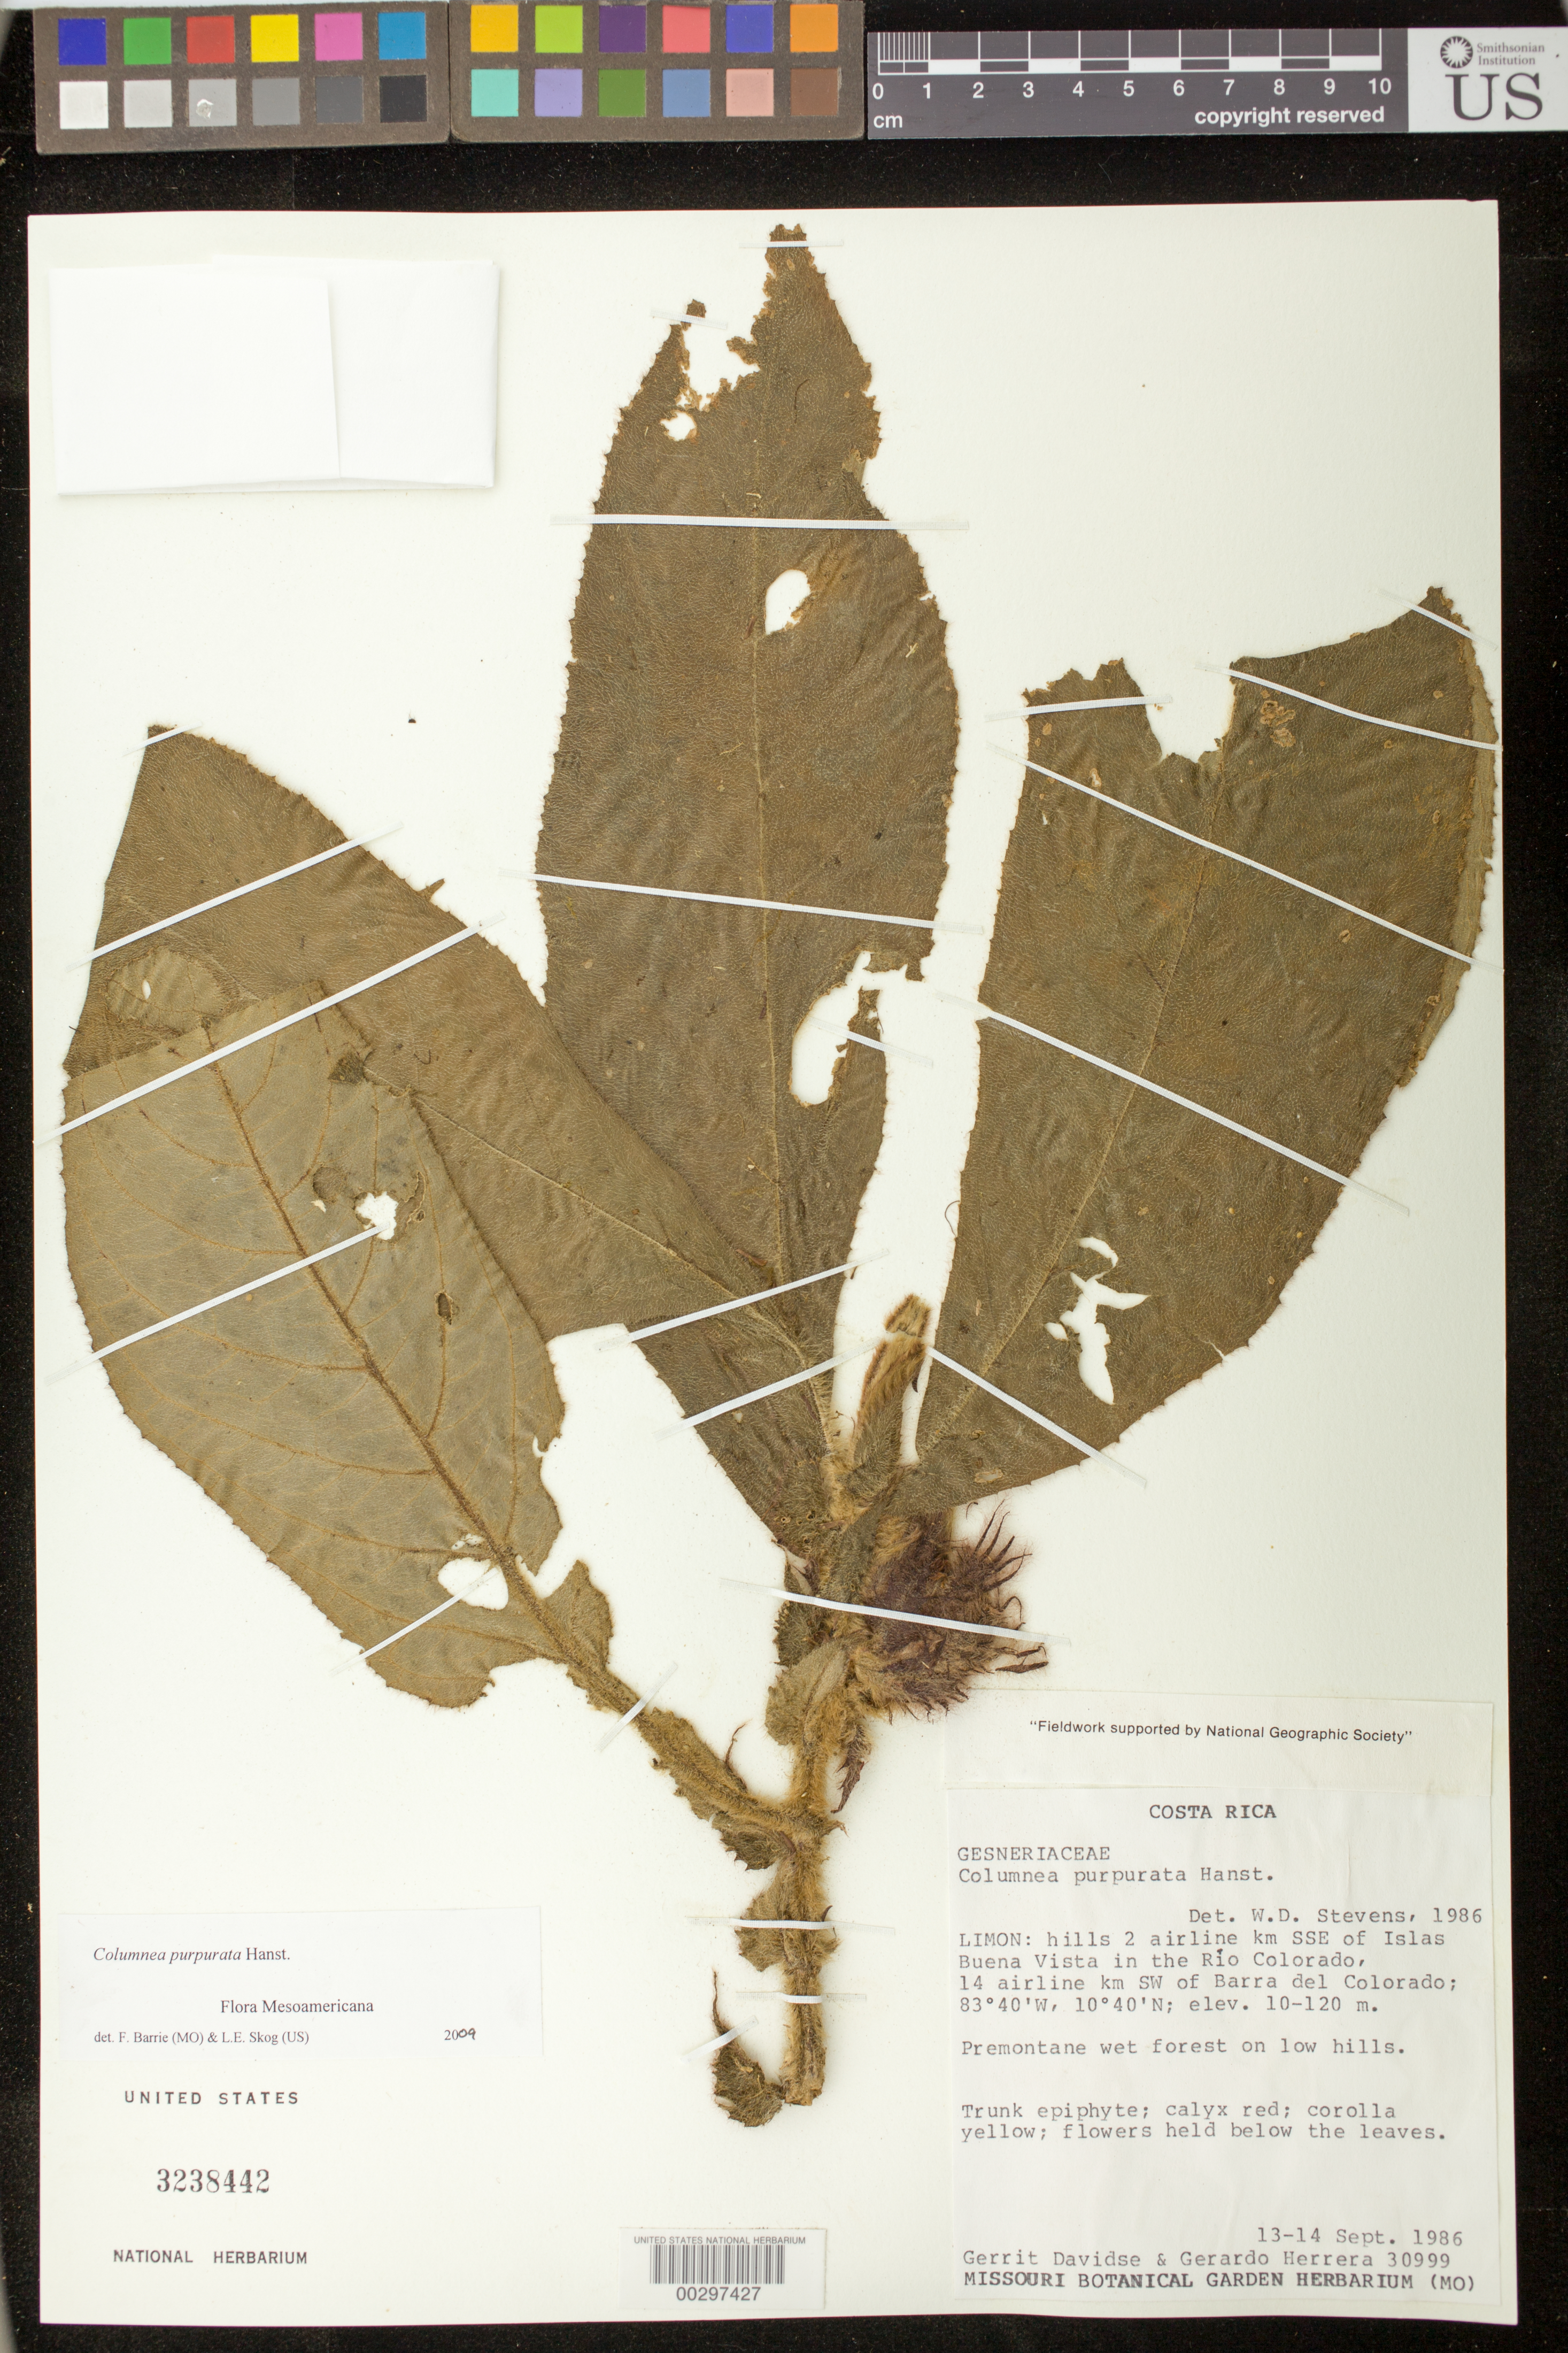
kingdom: Plantae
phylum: Tracheophyta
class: Magnoliopsida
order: Lamiales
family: Gesneriaceae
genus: Columnea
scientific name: Columnea purpurata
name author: Hanst.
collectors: G. Davidse & G. Herrera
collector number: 30999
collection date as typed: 13-14 Sep 1986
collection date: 1986-09-13/1986-09-14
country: Costa Rica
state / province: Limón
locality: Islas Buena Vista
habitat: premontane wet forest on low hills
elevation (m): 10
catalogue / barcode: US 3238442